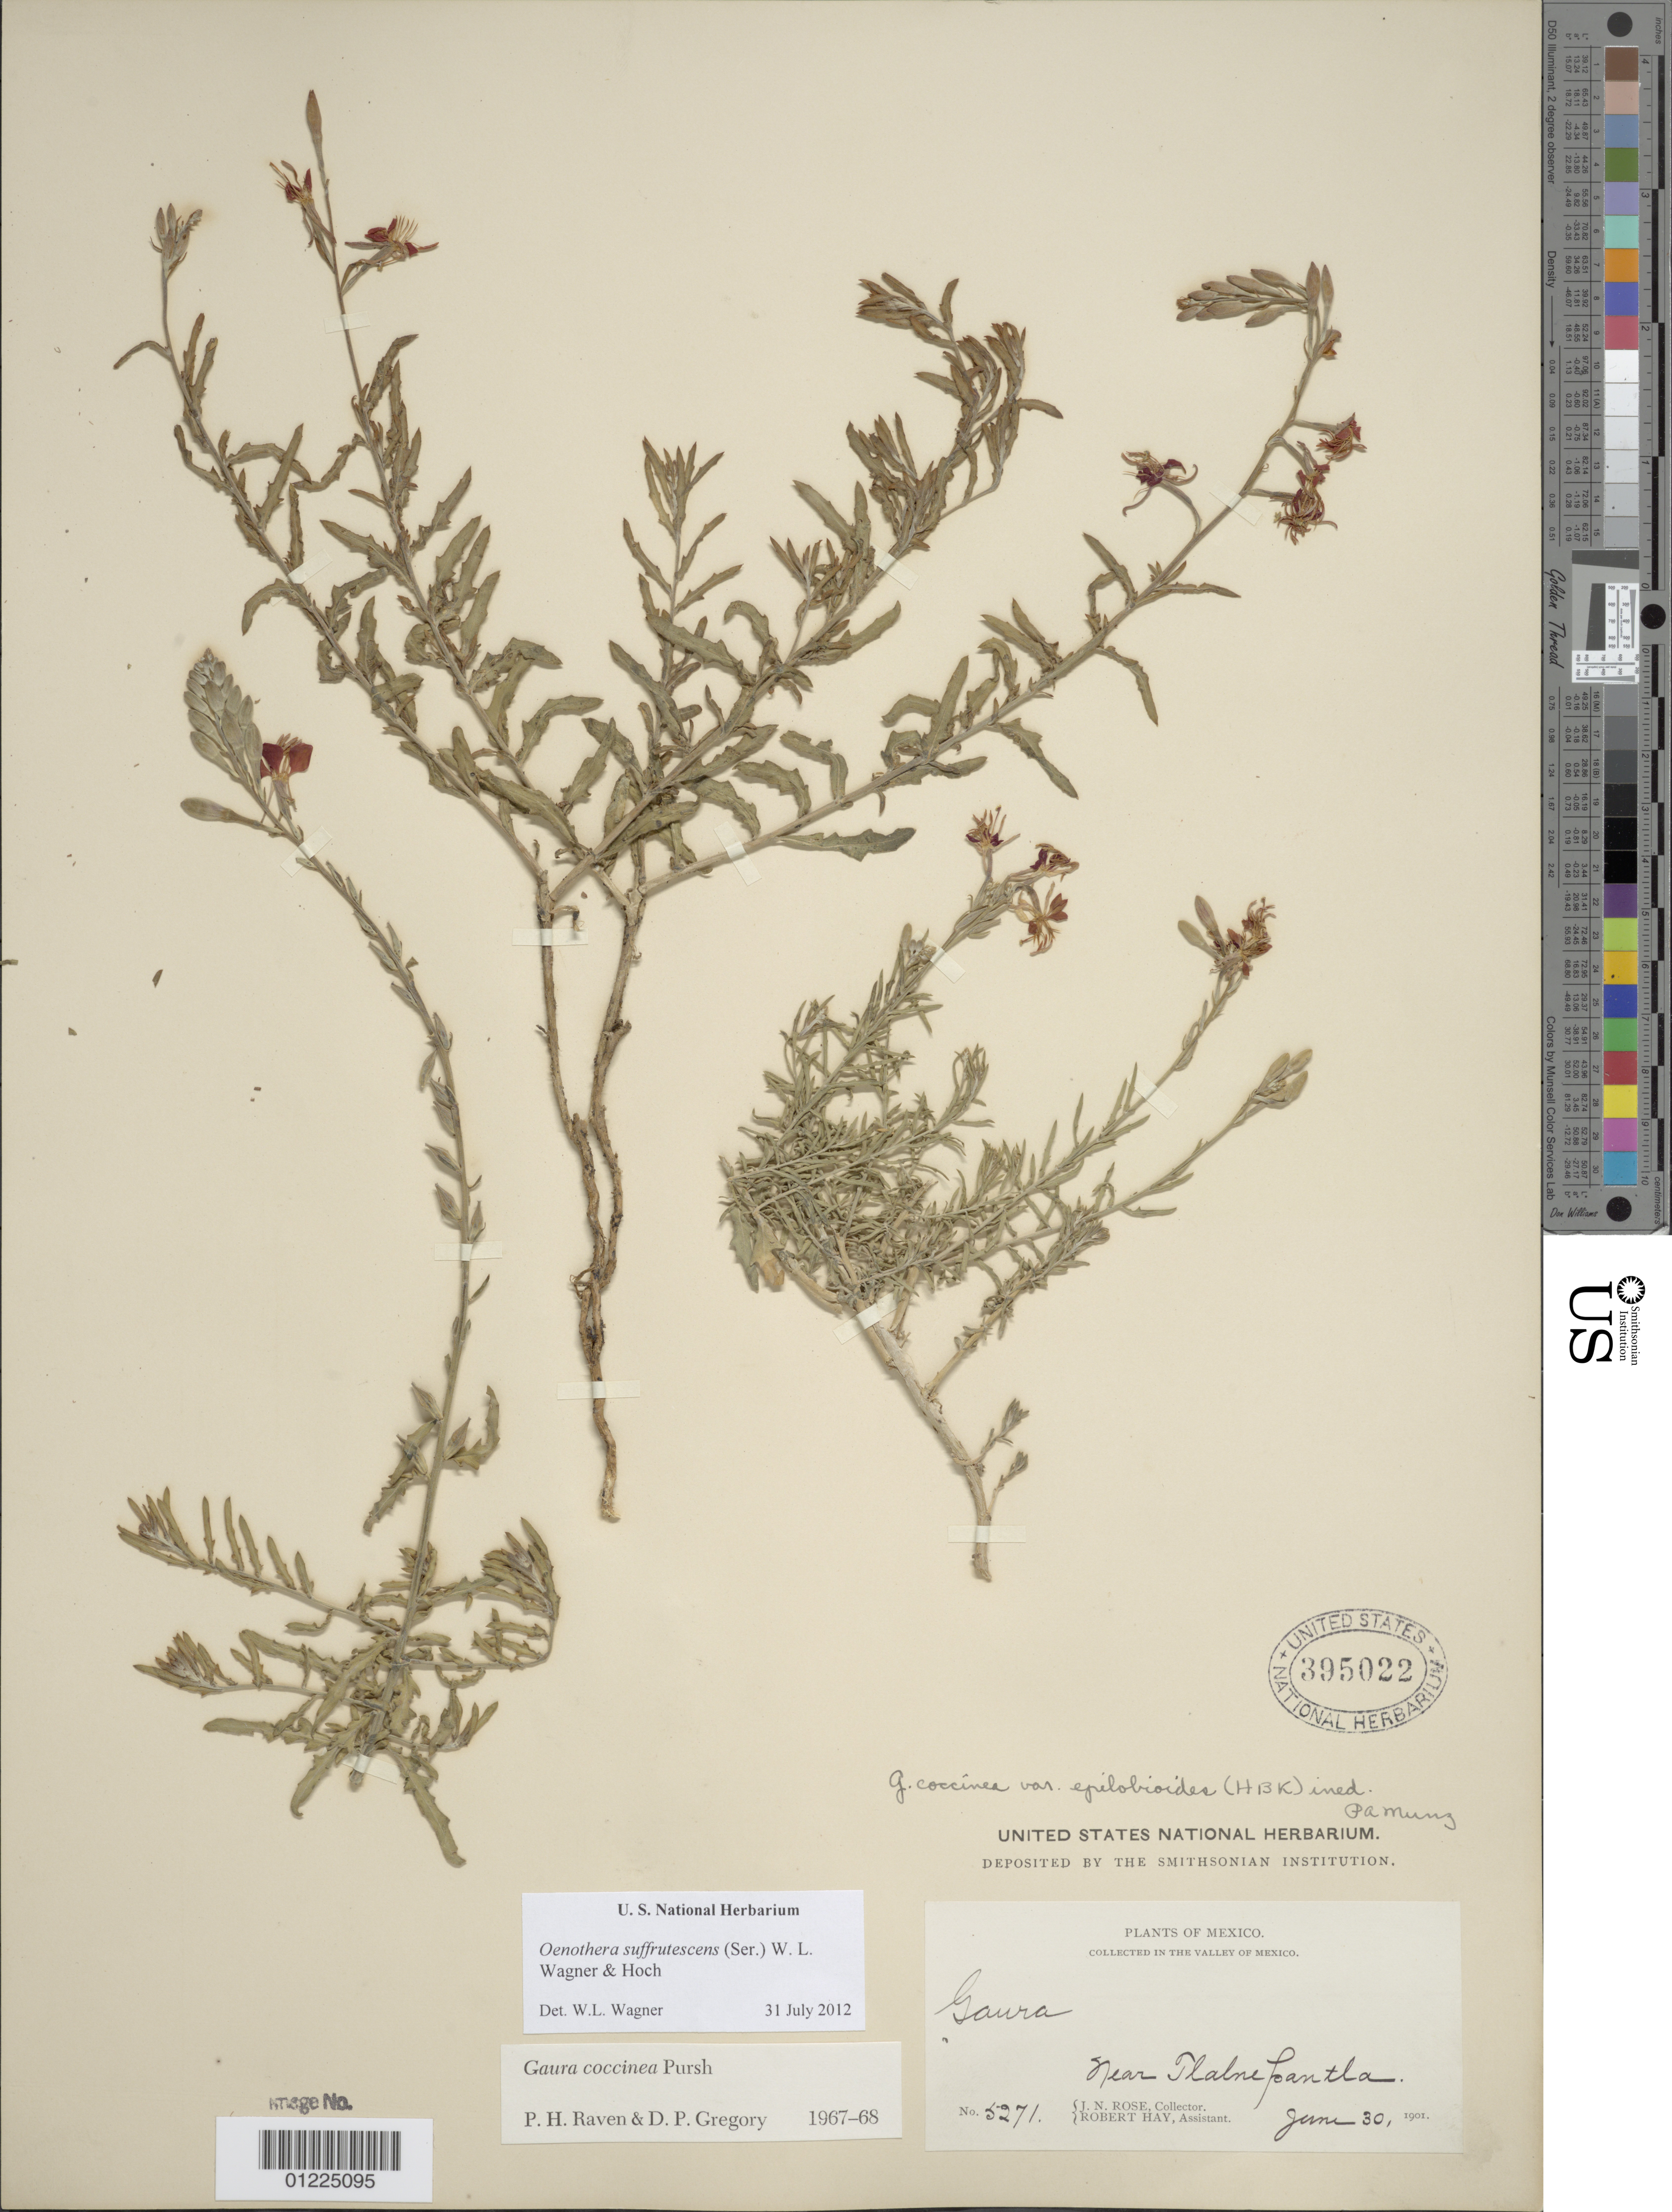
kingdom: Plantae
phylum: Tracheophyta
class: Magnoliopsida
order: Myrtales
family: Onagraceae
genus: Oenothera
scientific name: Oenothera suffrutescens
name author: (Ser.) W.L. Wagner & Hoch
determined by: Wagner, W. L., (BOT), Smithsonian Institution - National Museum of Natural History (UNITED STATES)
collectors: J. N. Rose & R. H. Hay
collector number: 5271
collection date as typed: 30 Jun 1901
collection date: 1901-06-30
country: Mexico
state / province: México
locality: Valley of Mexico, near Tlalnepantla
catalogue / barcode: US 395022